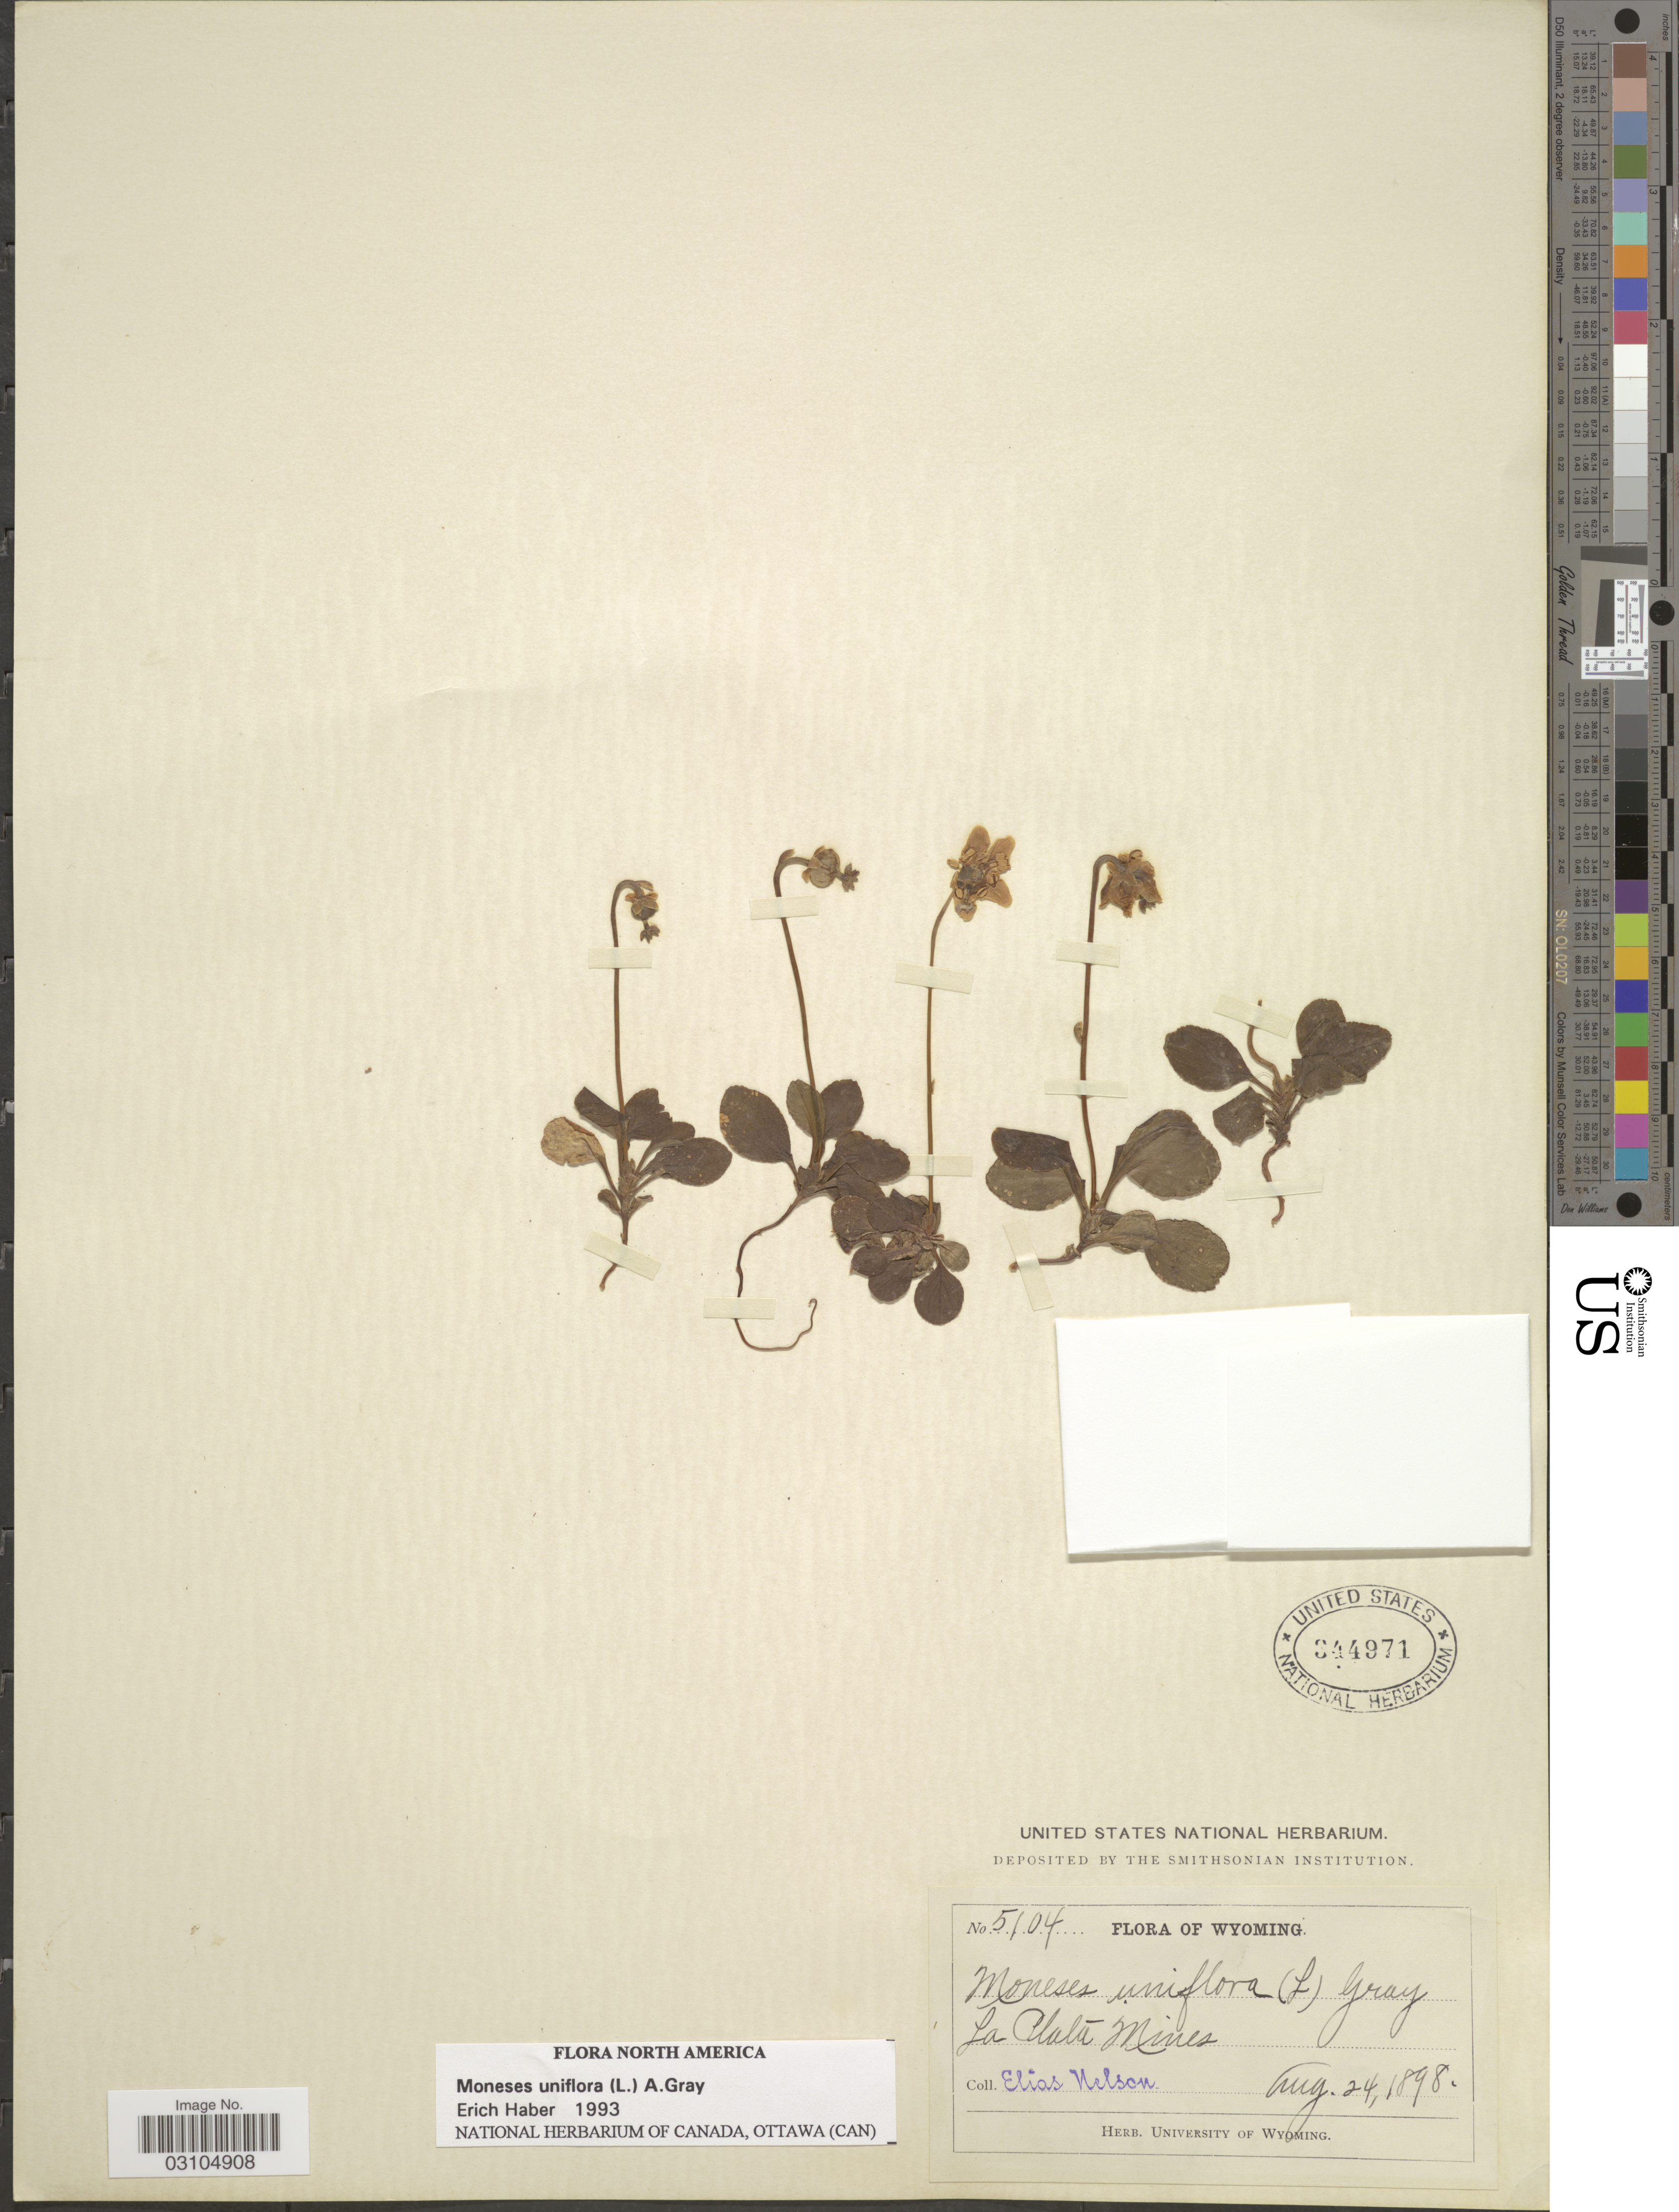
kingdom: Plantae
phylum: Tracheophyta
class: Magnoliopsida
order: Ericales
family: Ericaceae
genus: Moneses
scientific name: Moneses uniflora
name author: (L.) A. Gray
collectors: E. Nelson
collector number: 5104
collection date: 1898-08-24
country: United States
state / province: Wyoming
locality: La Plata Mines.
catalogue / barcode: US 344971